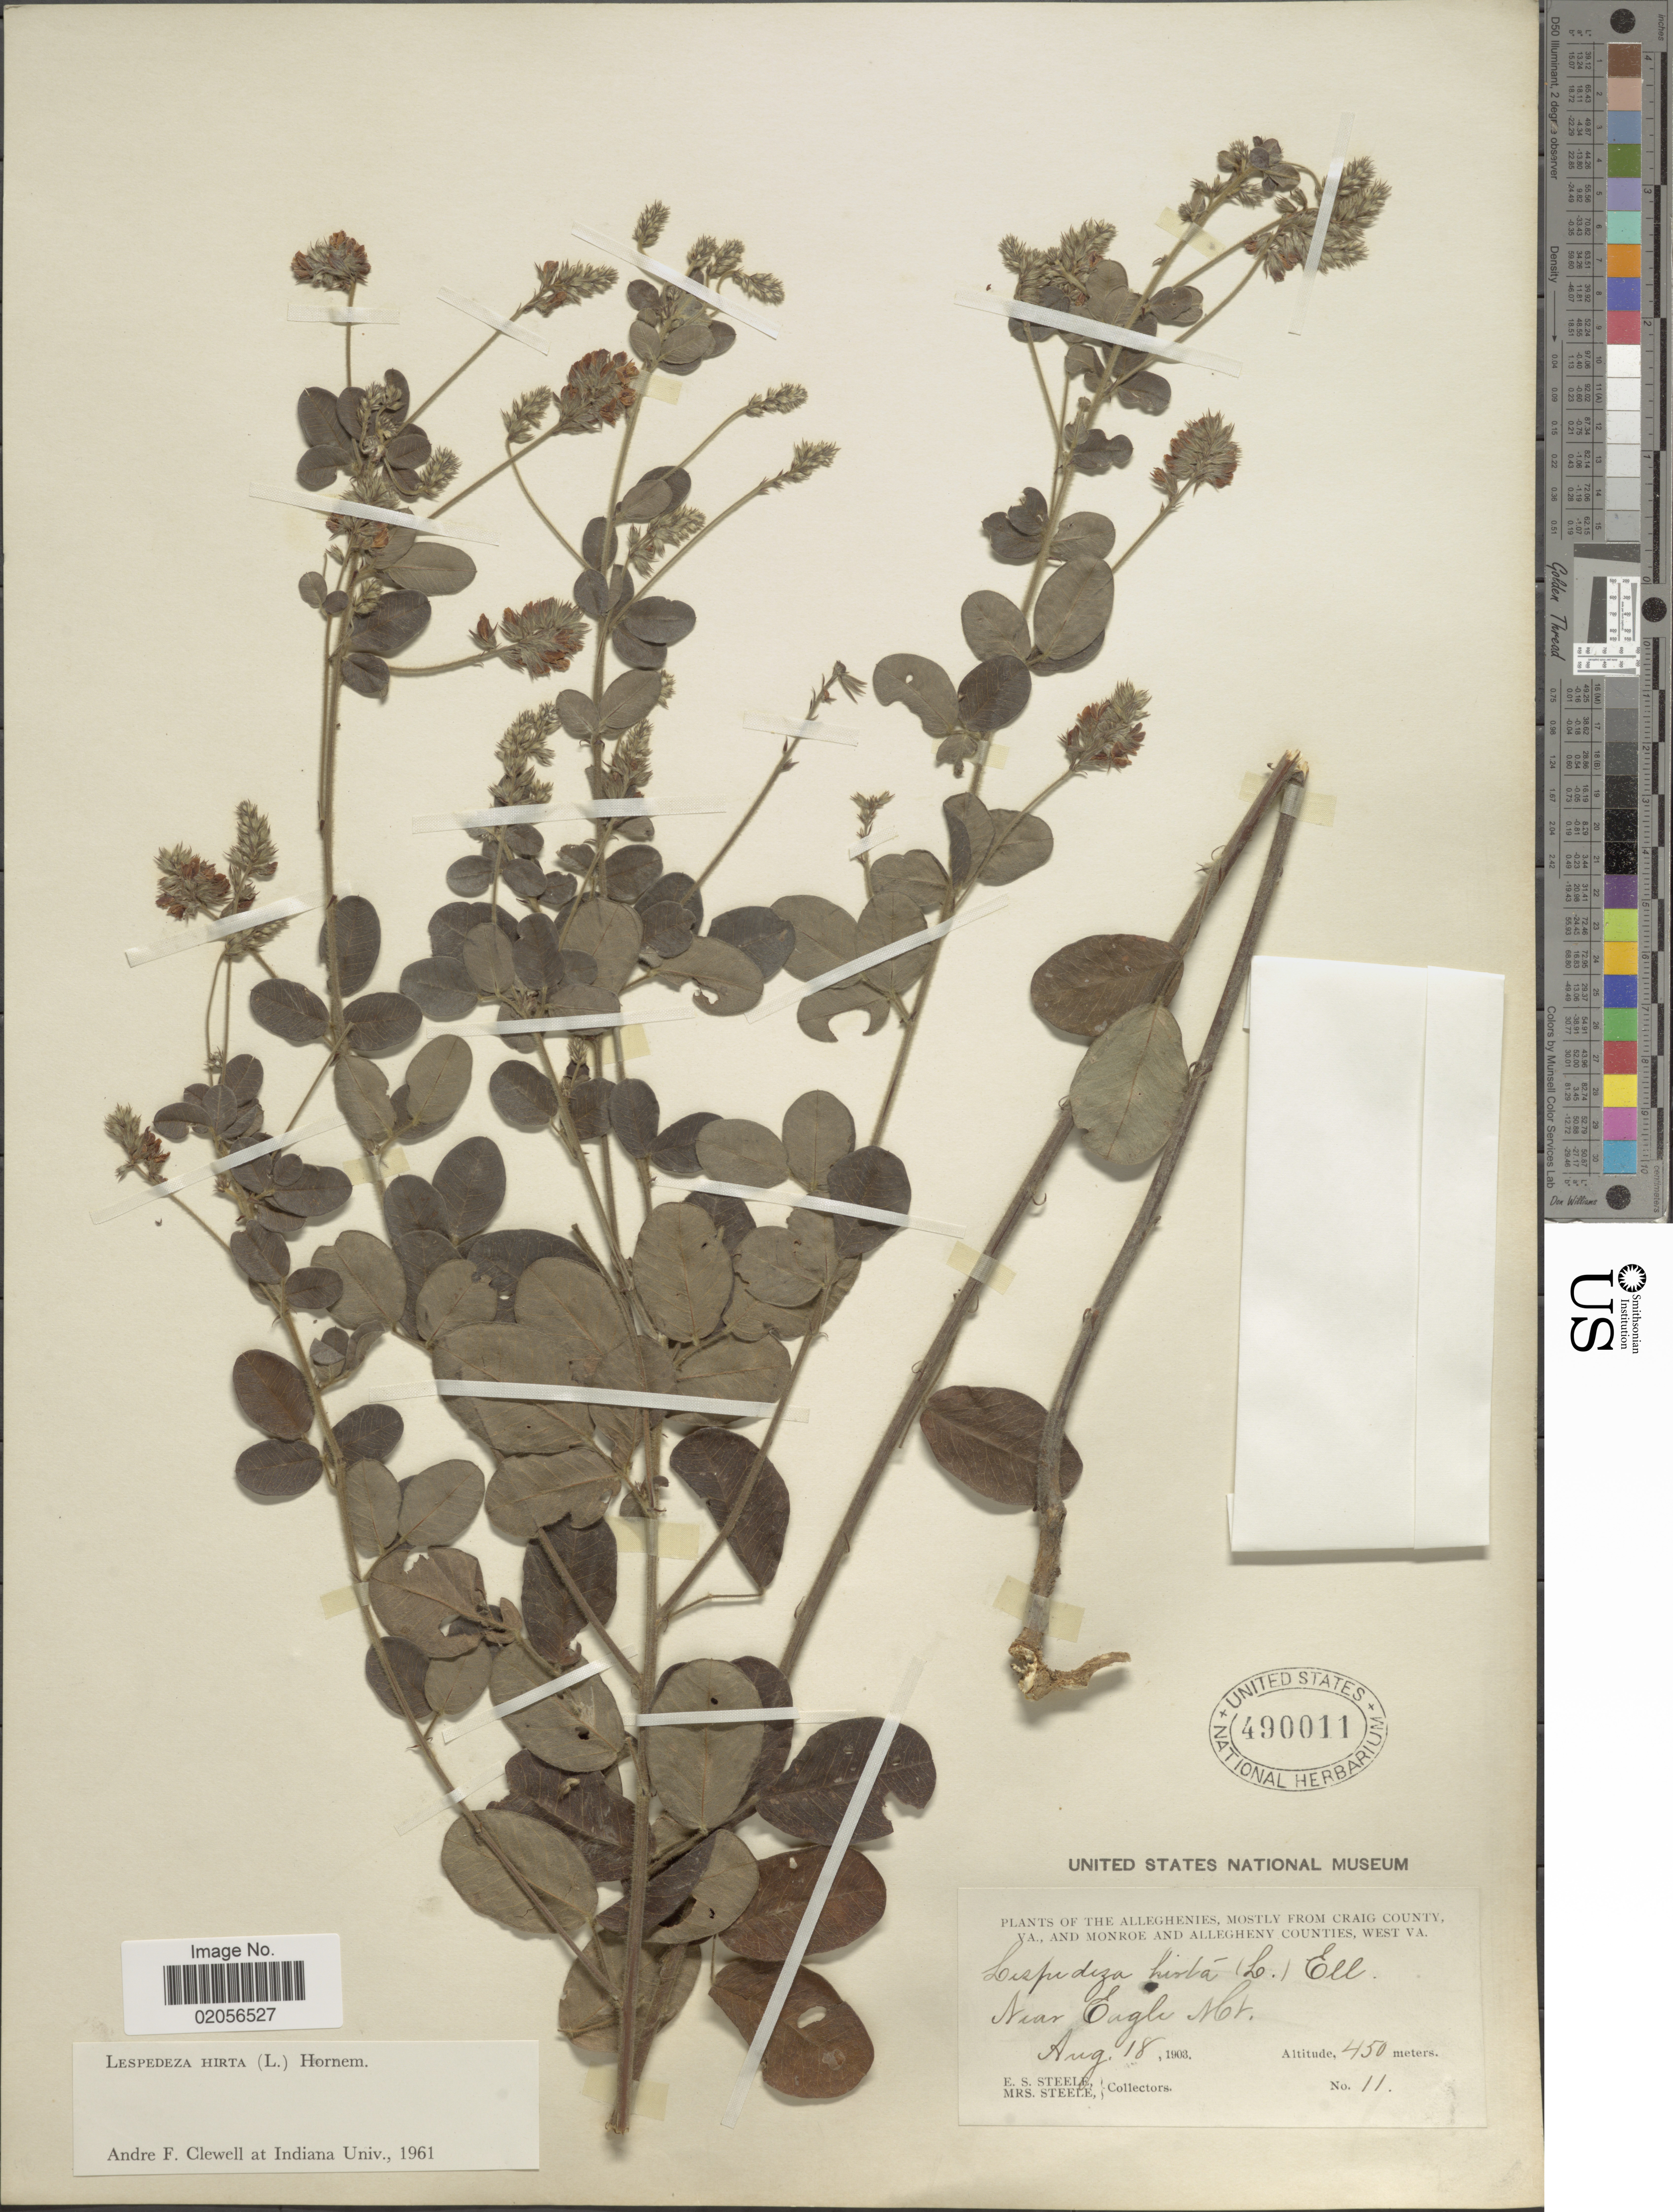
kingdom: Plantae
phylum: Tracheophyta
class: Magnoliopsida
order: Fabales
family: Fabaceae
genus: Lespedeza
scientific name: Lespedeza hirta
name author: (L.) Hornem.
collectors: E. Steele & Mrs. E. S. Steele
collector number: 11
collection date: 1903-08-18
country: United States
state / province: Virginia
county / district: Craig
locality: The Alleghenies, mostly from Craig County, VA, and Monroe and Allegheny Counties, West VA, Near Eagle Mt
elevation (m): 450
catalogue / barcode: US 490011